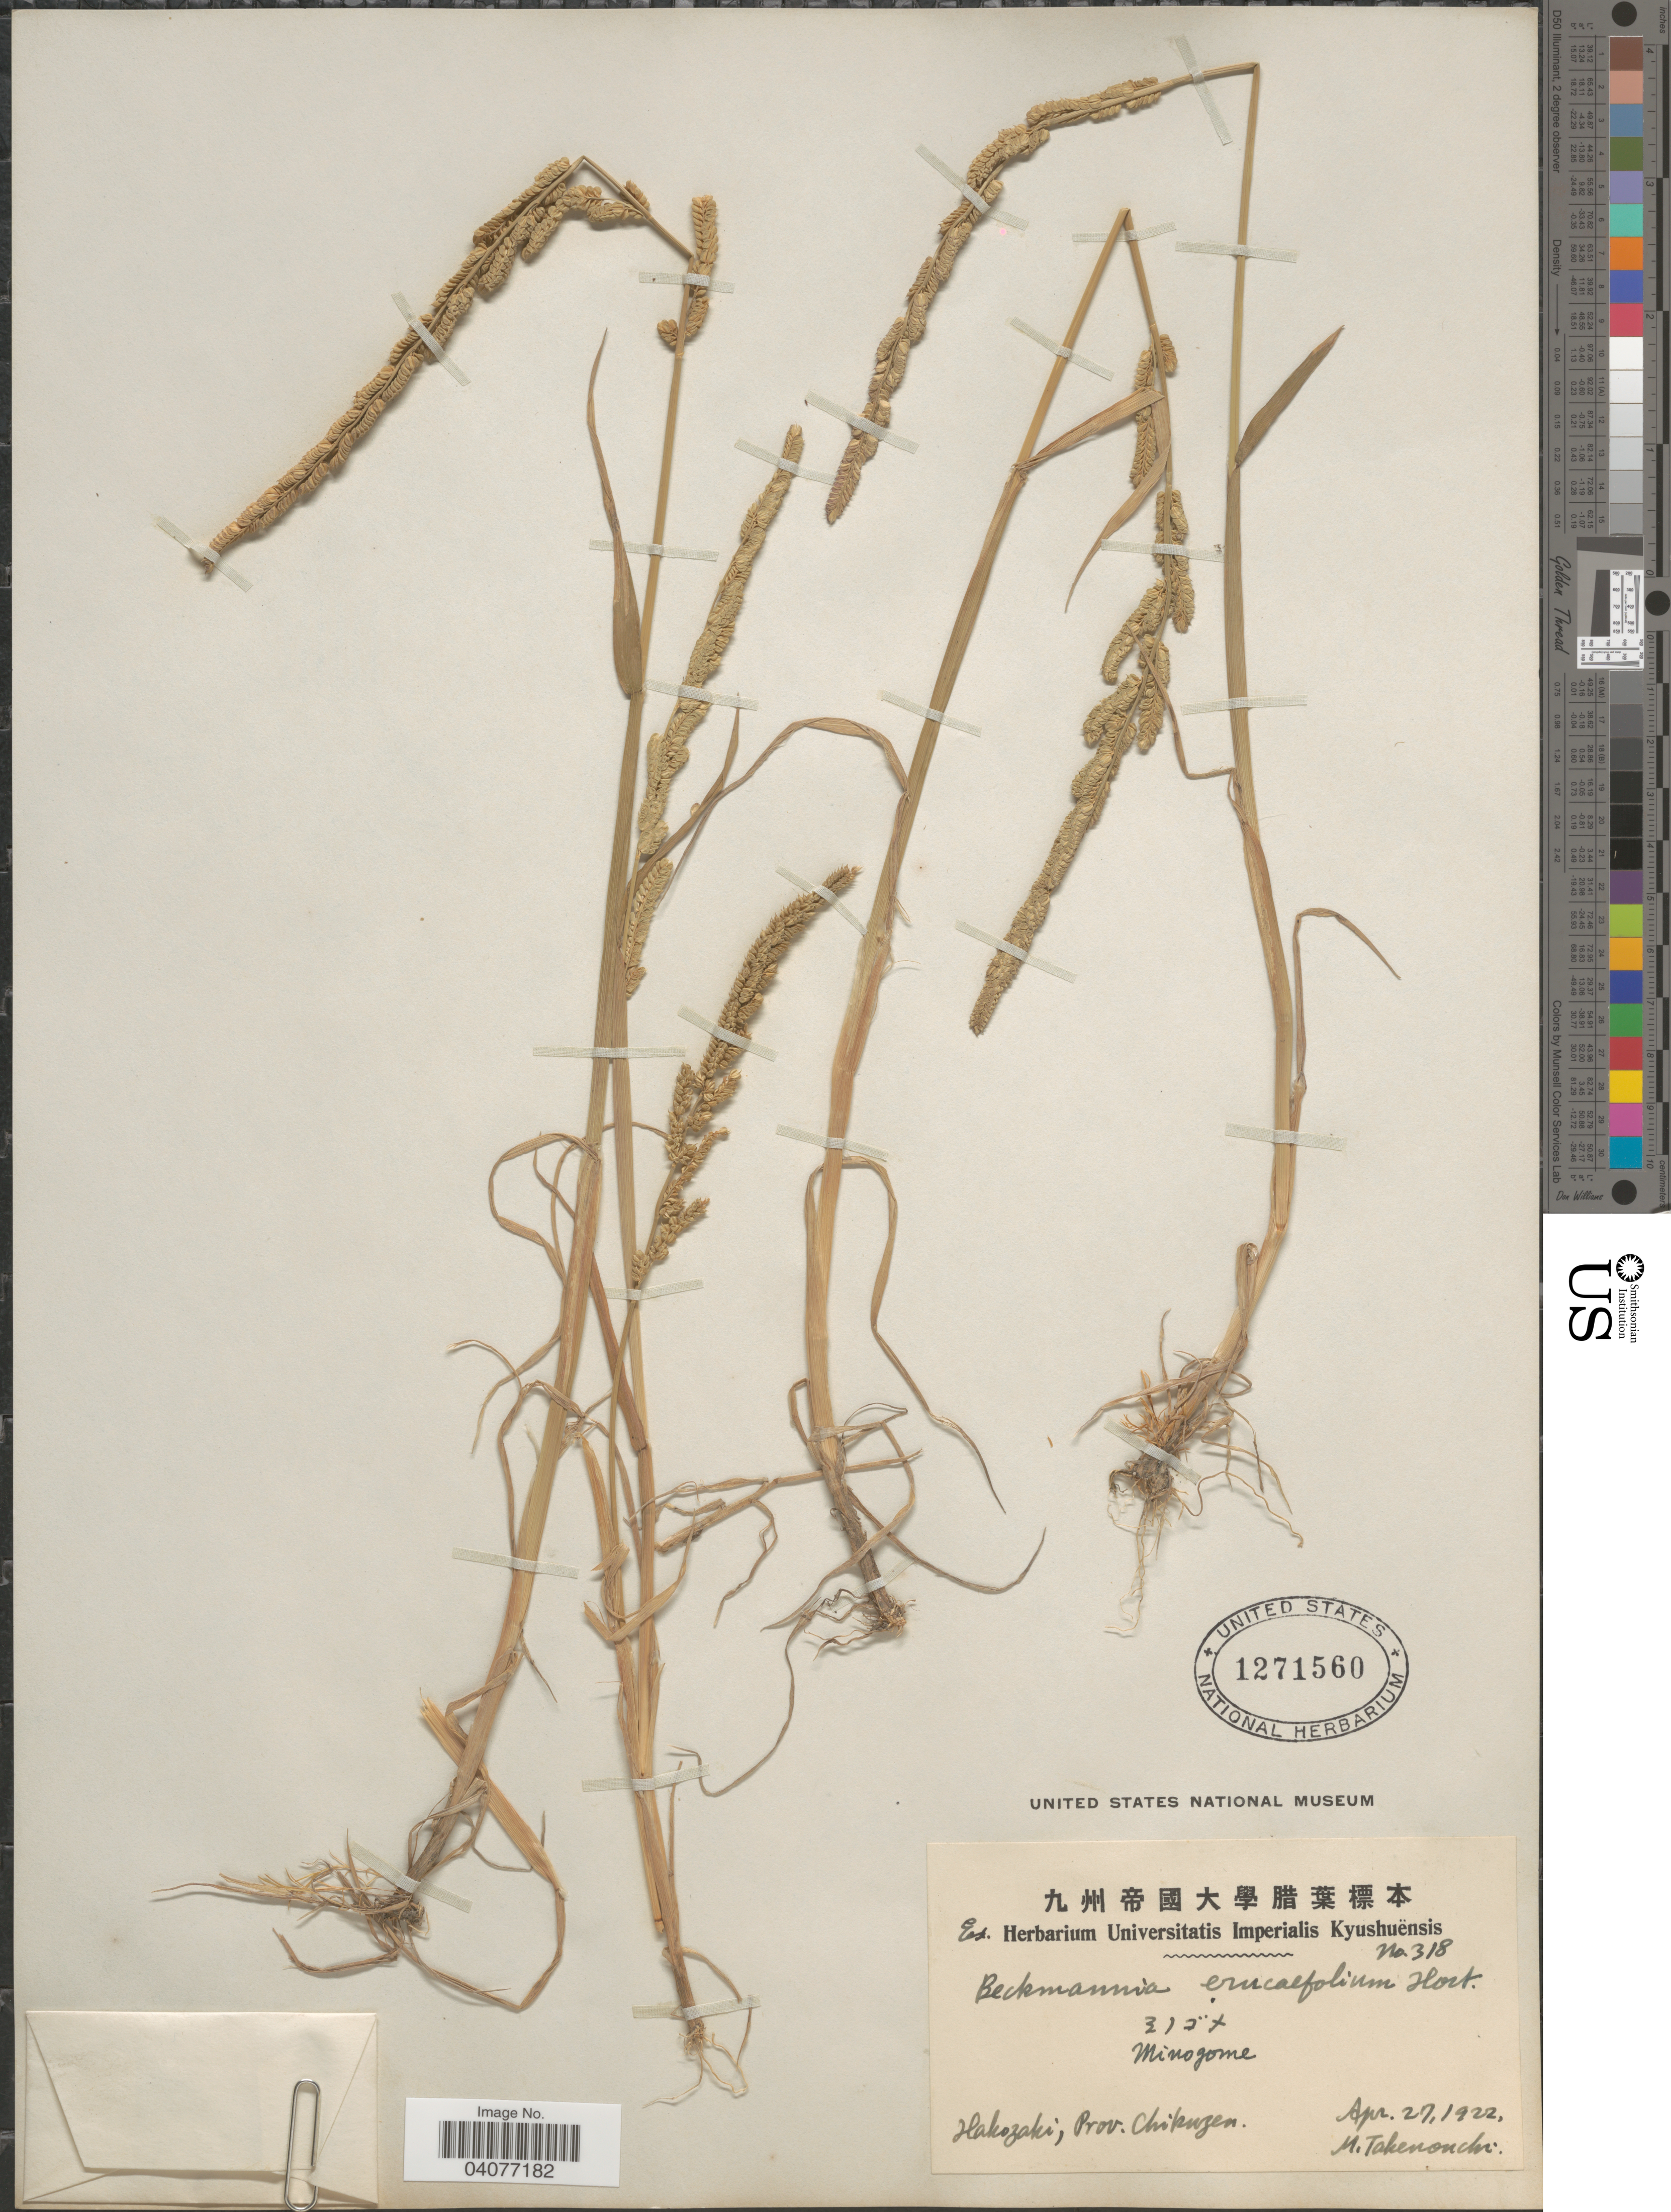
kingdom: Plantae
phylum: Tracheophyta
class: Liliopsida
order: Poales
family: Poaceae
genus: Beckmannia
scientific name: Beckmannia eruciformis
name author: (L.) Host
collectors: M. Takenouchi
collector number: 318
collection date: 1922-04-27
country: Japan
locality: Hakozaki; Prov. Chikuzen.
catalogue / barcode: US 1271560